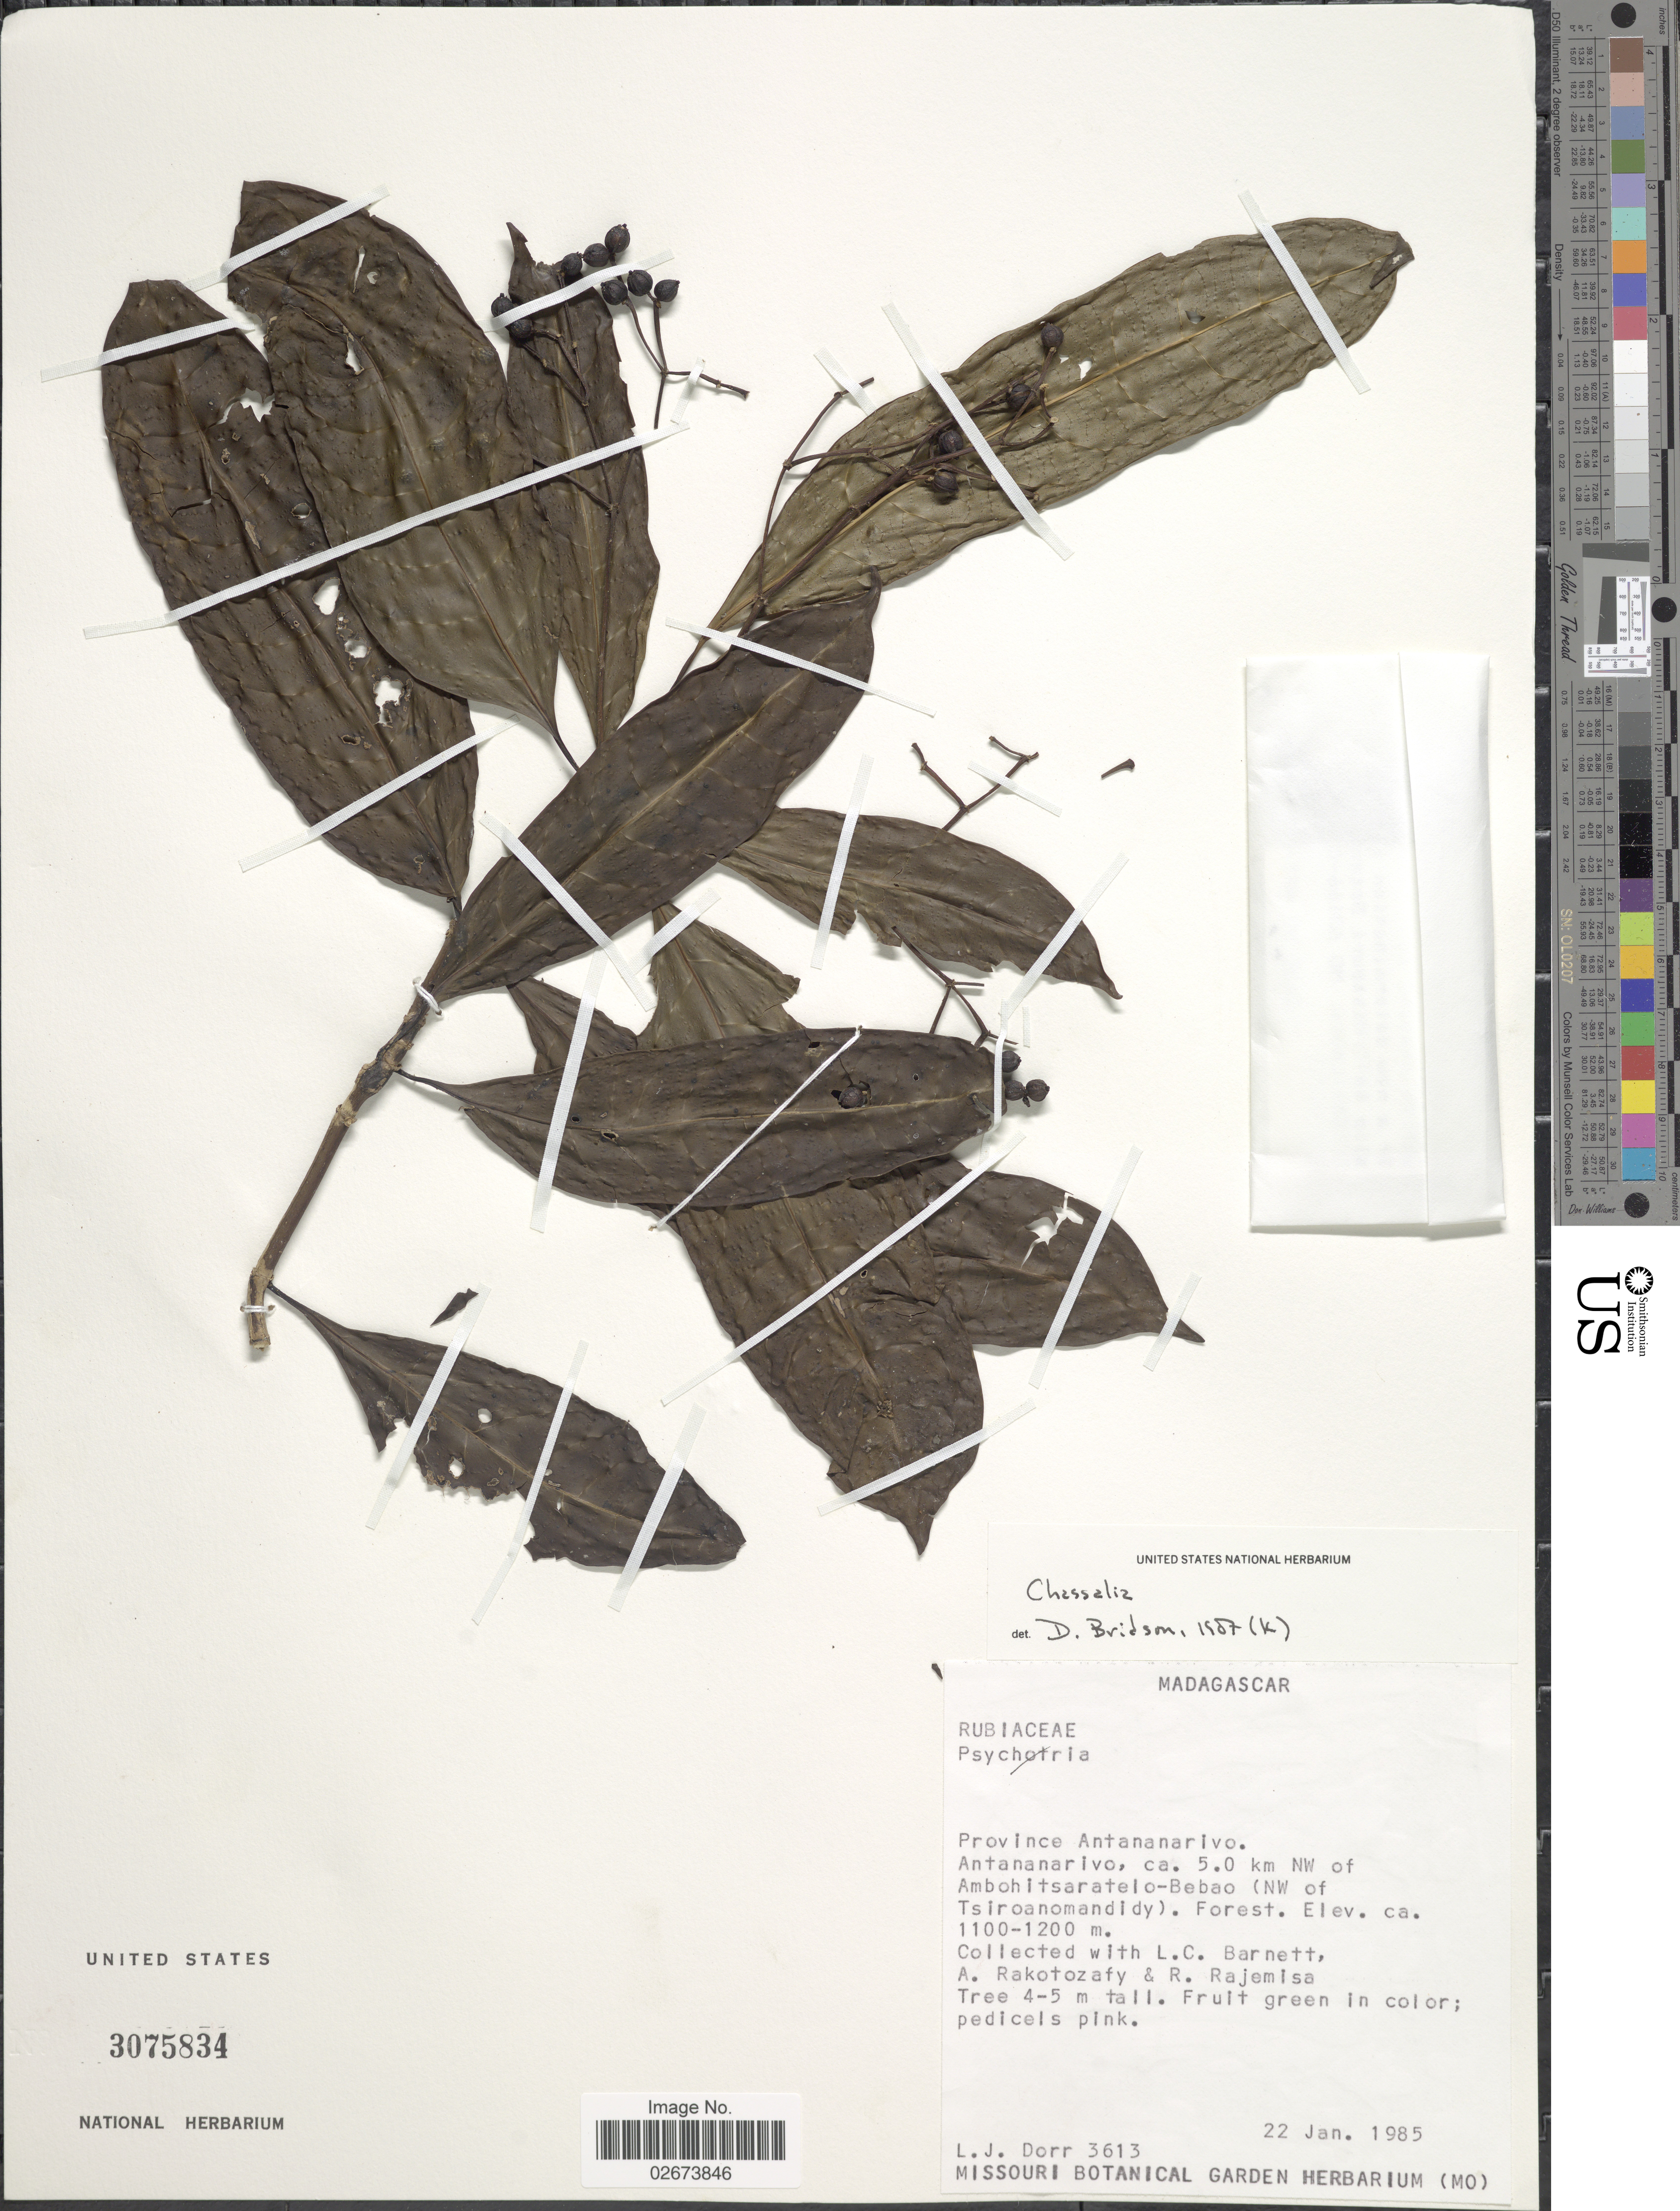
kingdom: Plantae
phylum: Tracheophyta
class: Magnoliopsida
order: Gentianales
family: Rubiaceae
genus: Chassalia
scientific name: Chassalia sp.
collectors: L. J. Dorr, L. C. Barnett, A. Rakotozafy & R. Rajemisa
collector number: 3613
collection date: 1985-01-22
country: Madagascar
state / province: Bongolava / Menabe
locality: Antananarivo, ca. 5.0 km NW of Ambohitsaratelo-Bebao (NW of Tsiroanomandidy).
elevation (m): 1100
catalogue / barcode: US 3075834